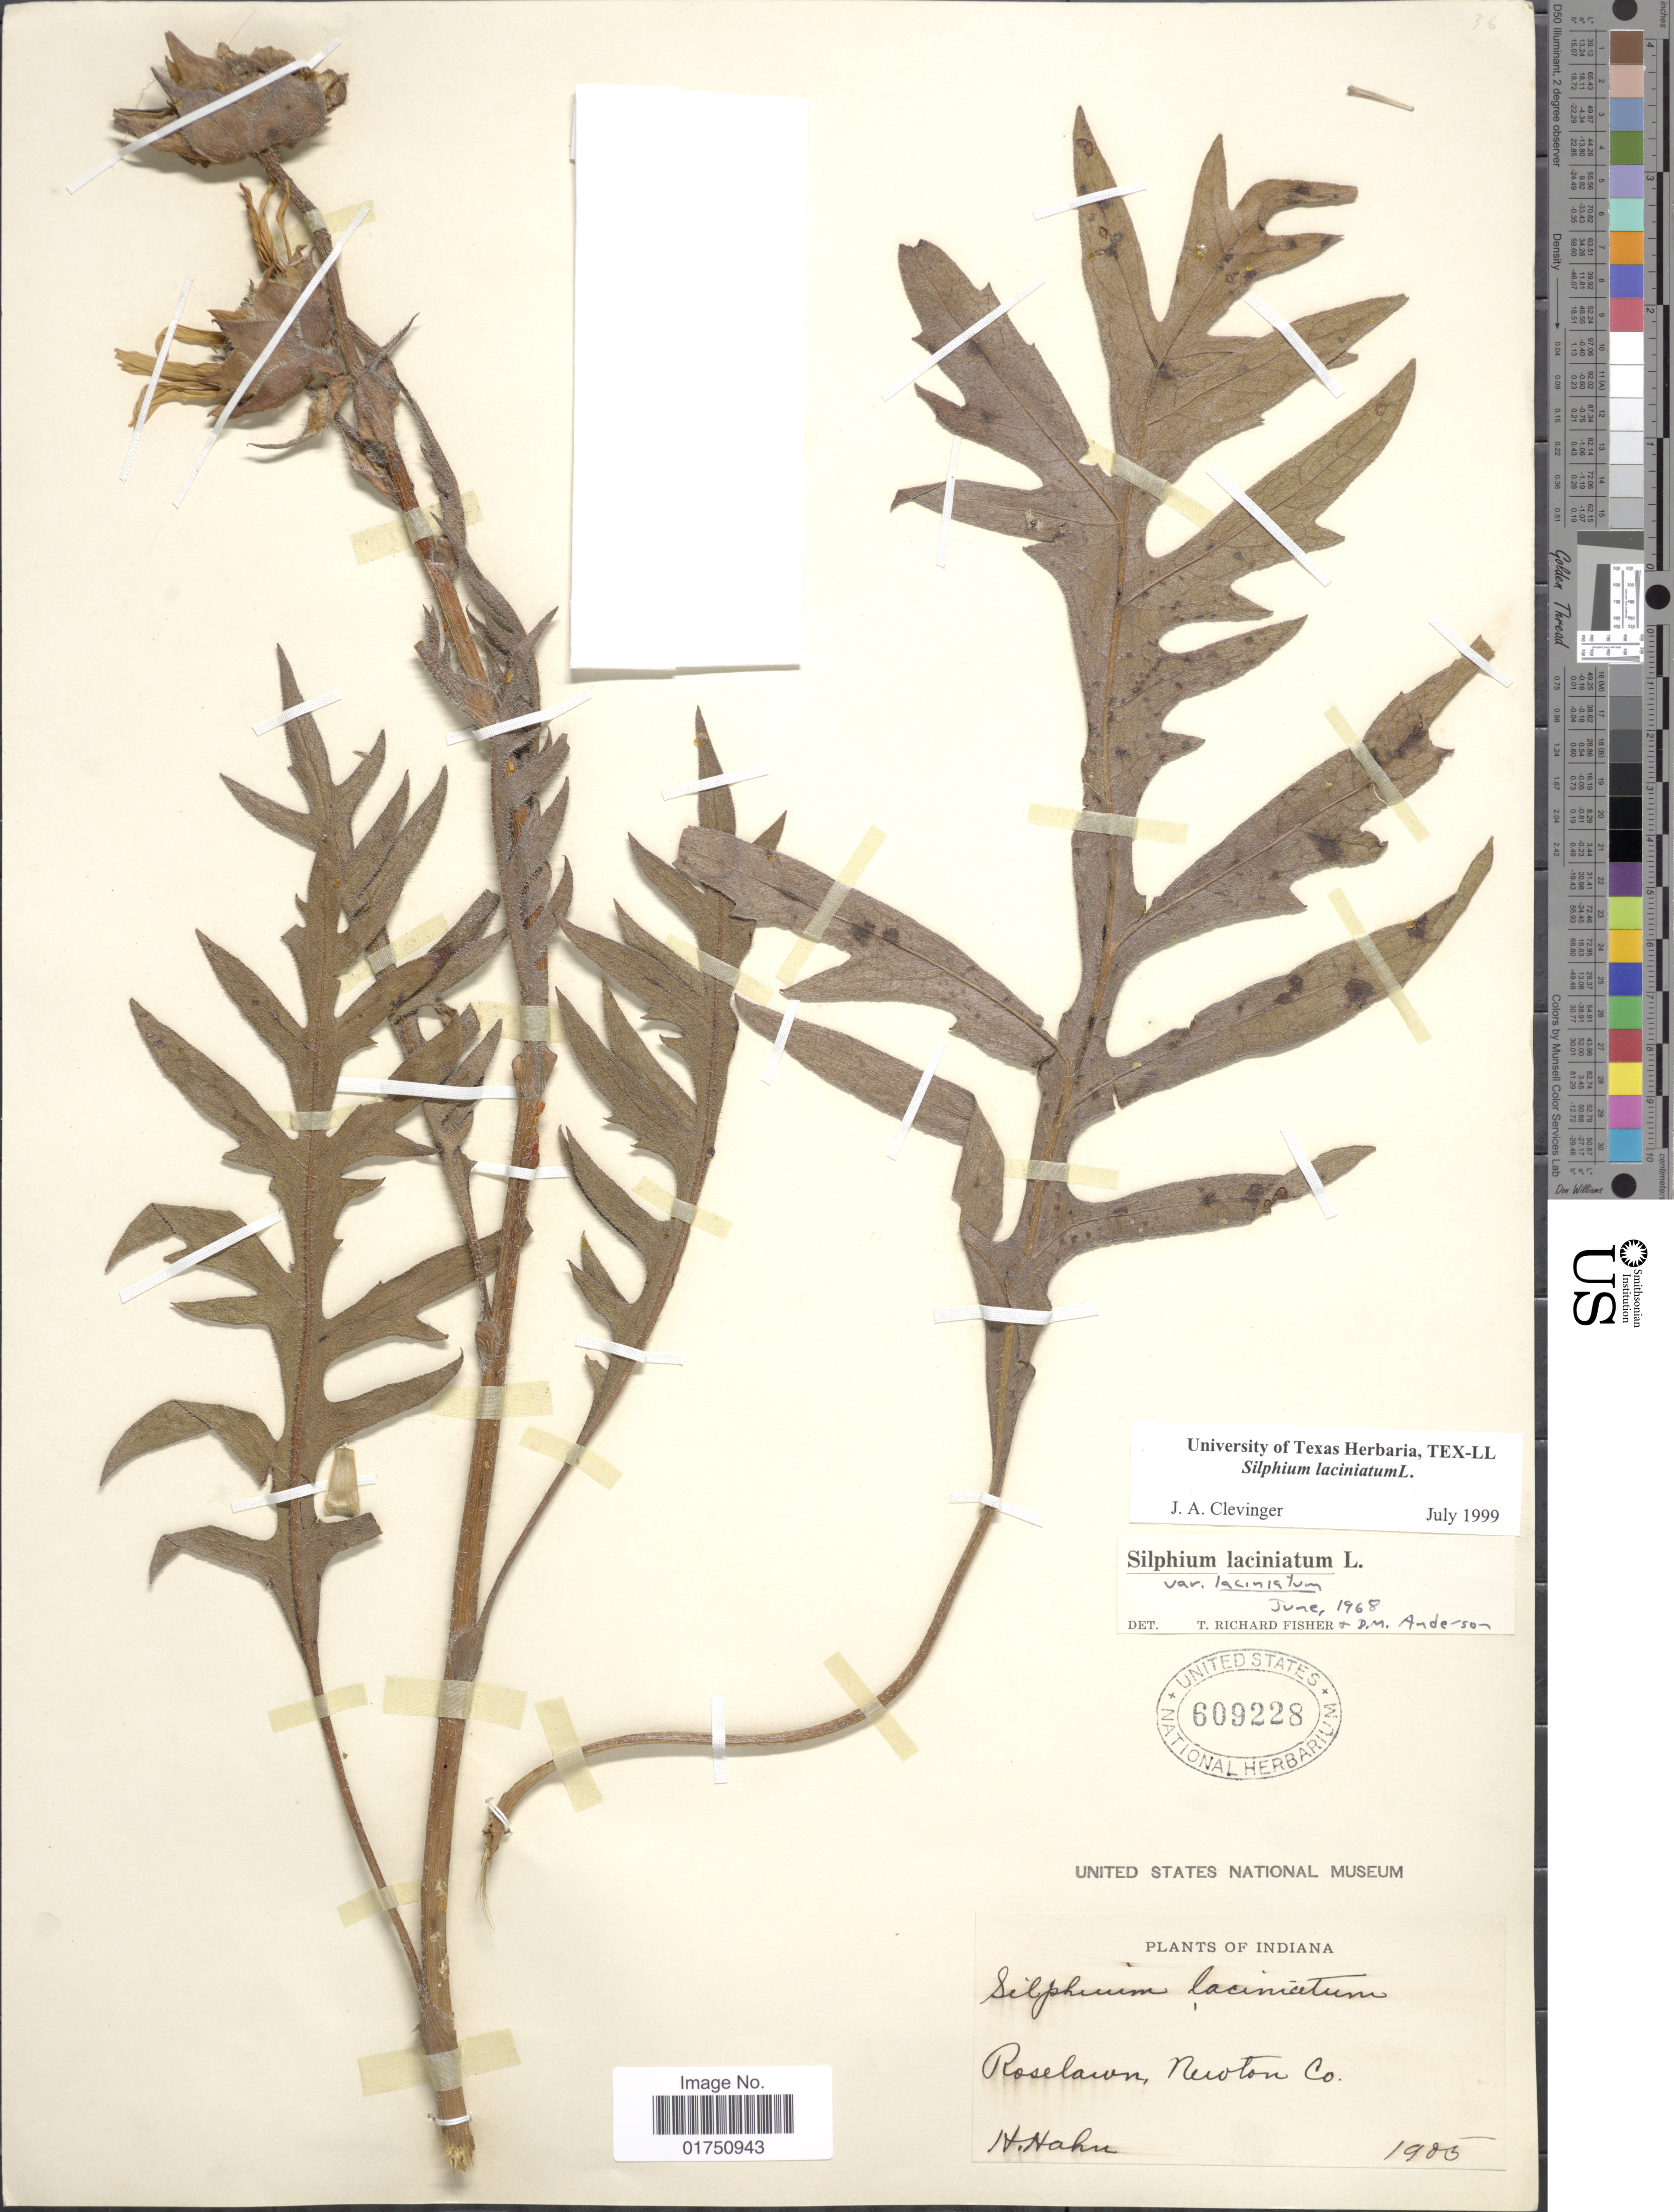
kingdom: Plantae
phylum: Tracheophyta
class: Magnoliopsida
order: Asterales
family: Asteraceae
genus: Silphium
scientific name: Silphium laciniatum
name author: L.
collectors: H. Hahn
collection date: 1905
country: United States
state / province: Indiana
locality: Roselawn, Newton Co.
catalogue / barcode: US 609228